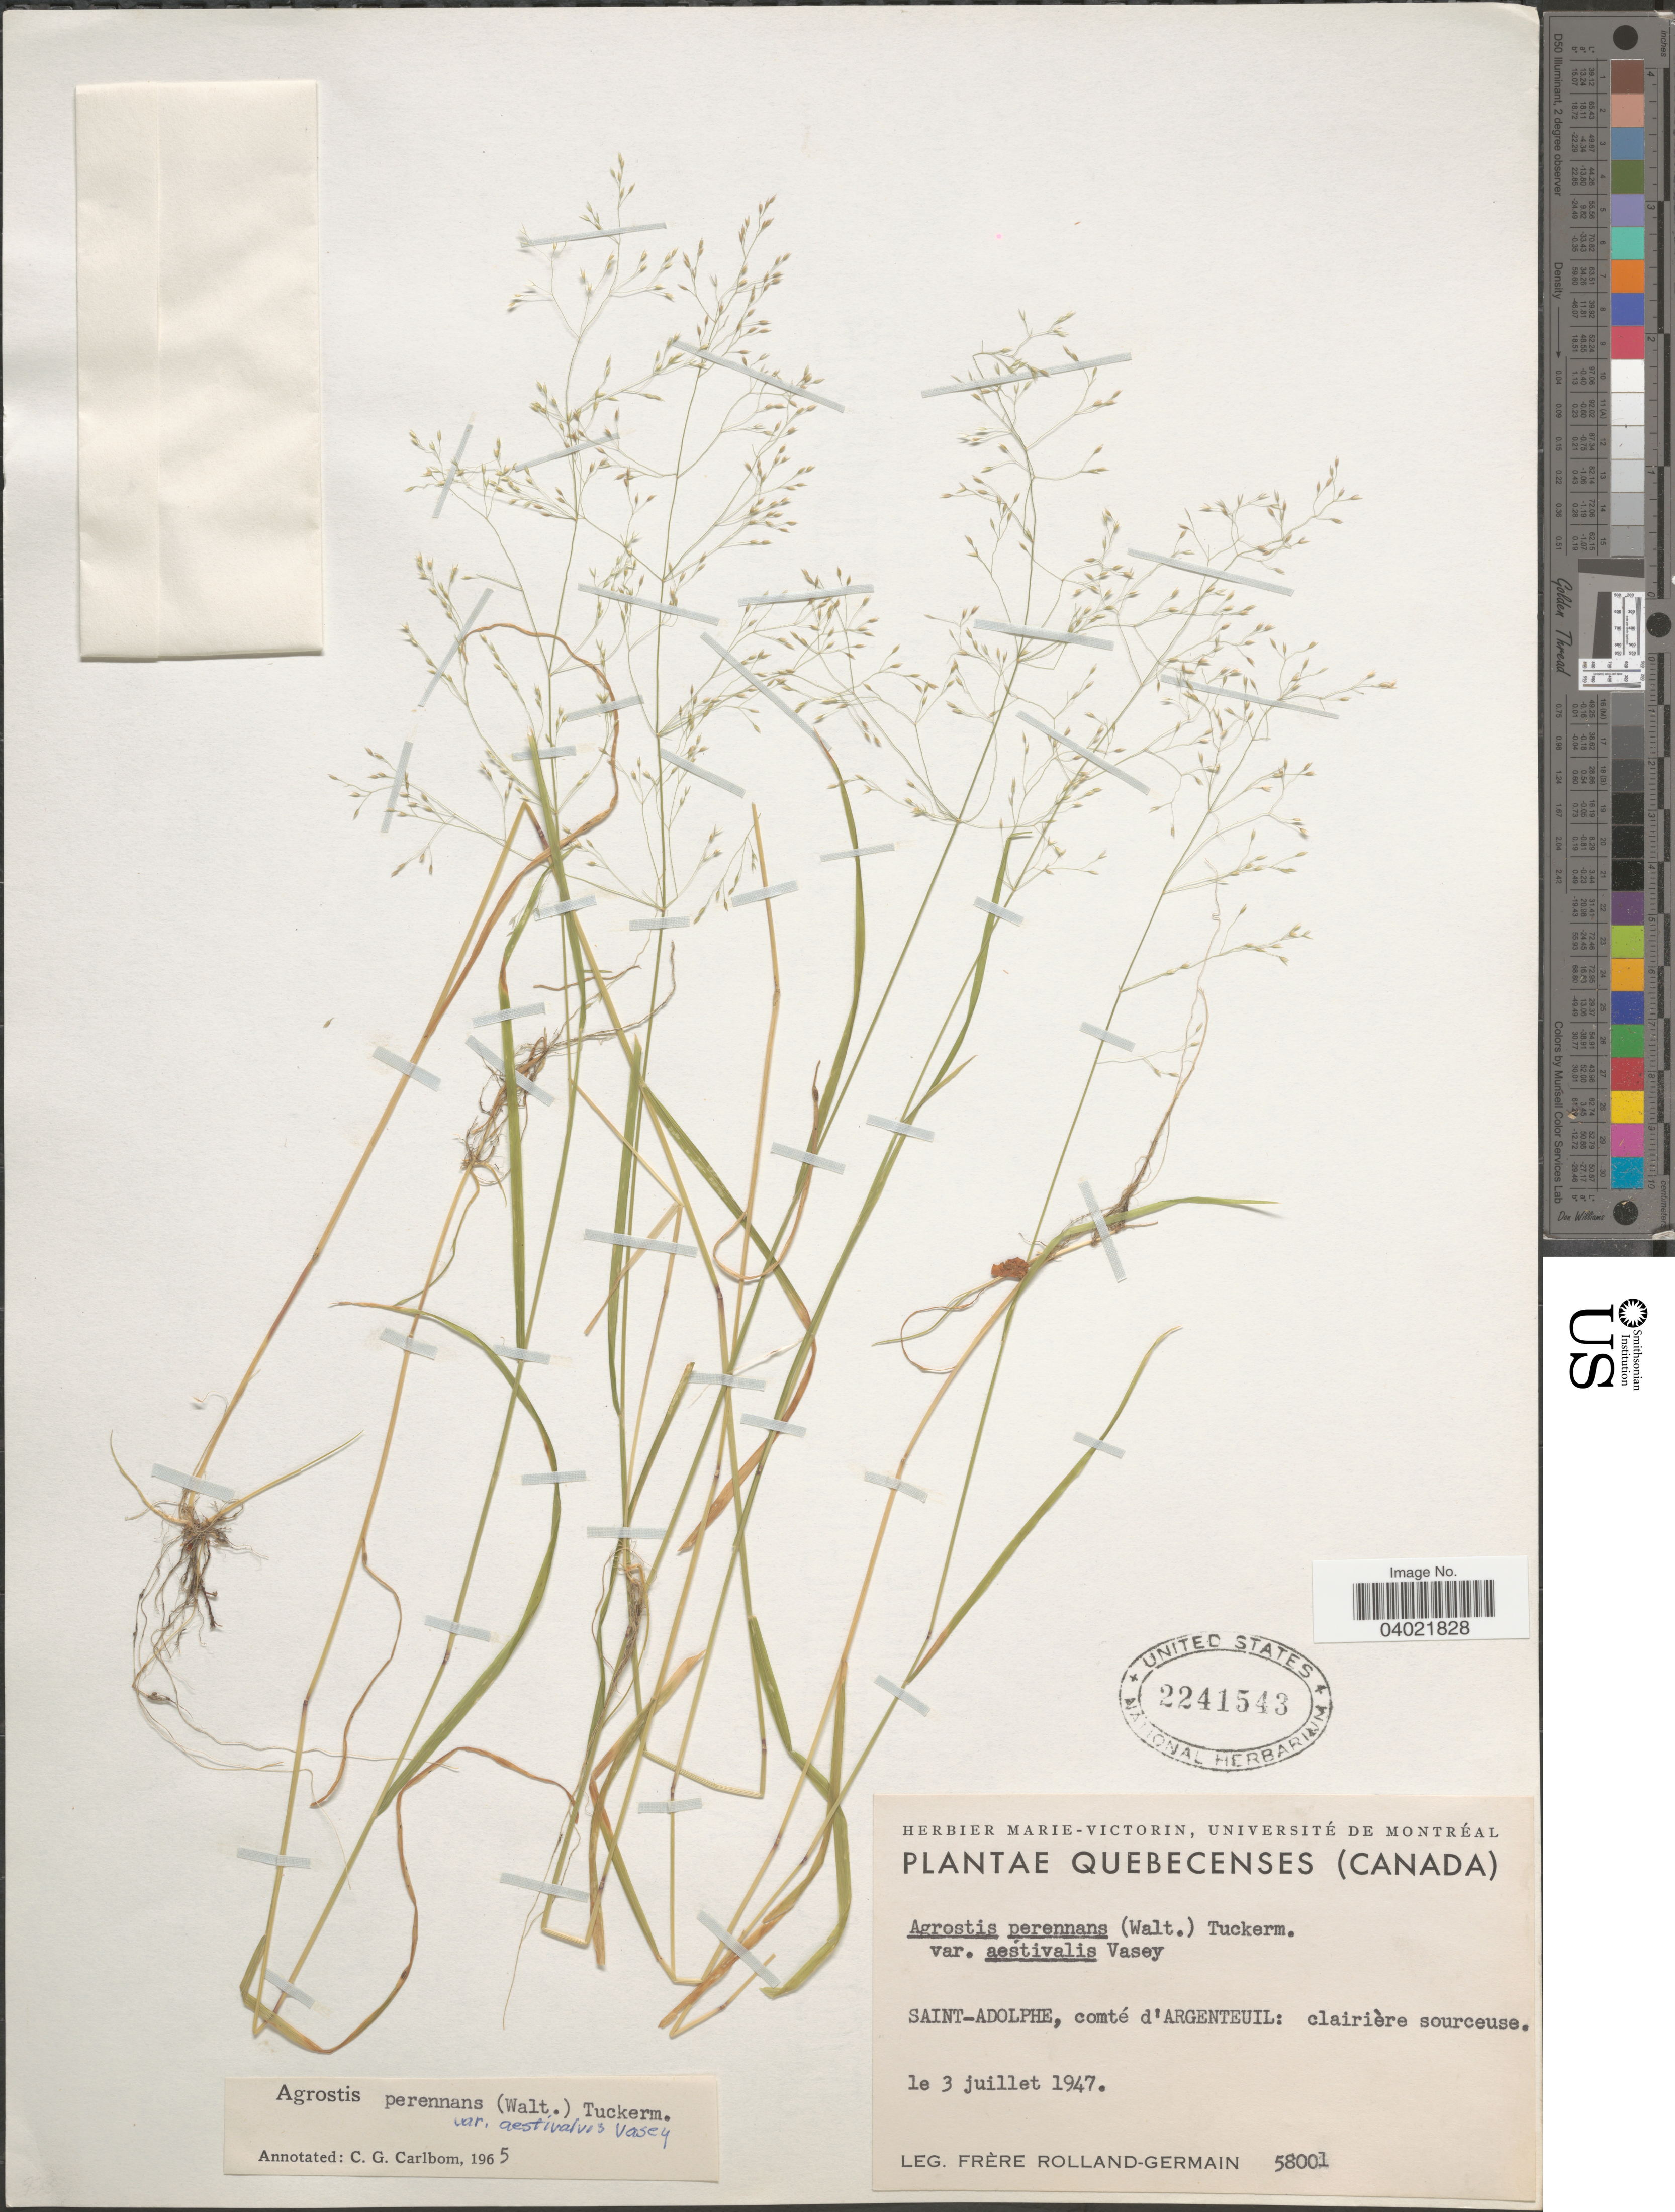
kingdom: Plantae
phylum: Tracheophyta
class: Liliopsida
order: Poales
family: Poaceae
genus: Agrostis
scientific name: Agrostis perennans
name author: (Walter) Tuck.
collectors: Rolland-Germain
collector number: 58001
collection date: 1947-07-03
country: Canada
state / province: Quebec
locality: Saint-Adolphe, comté d'Argenteuil.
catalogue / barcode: US 2241543